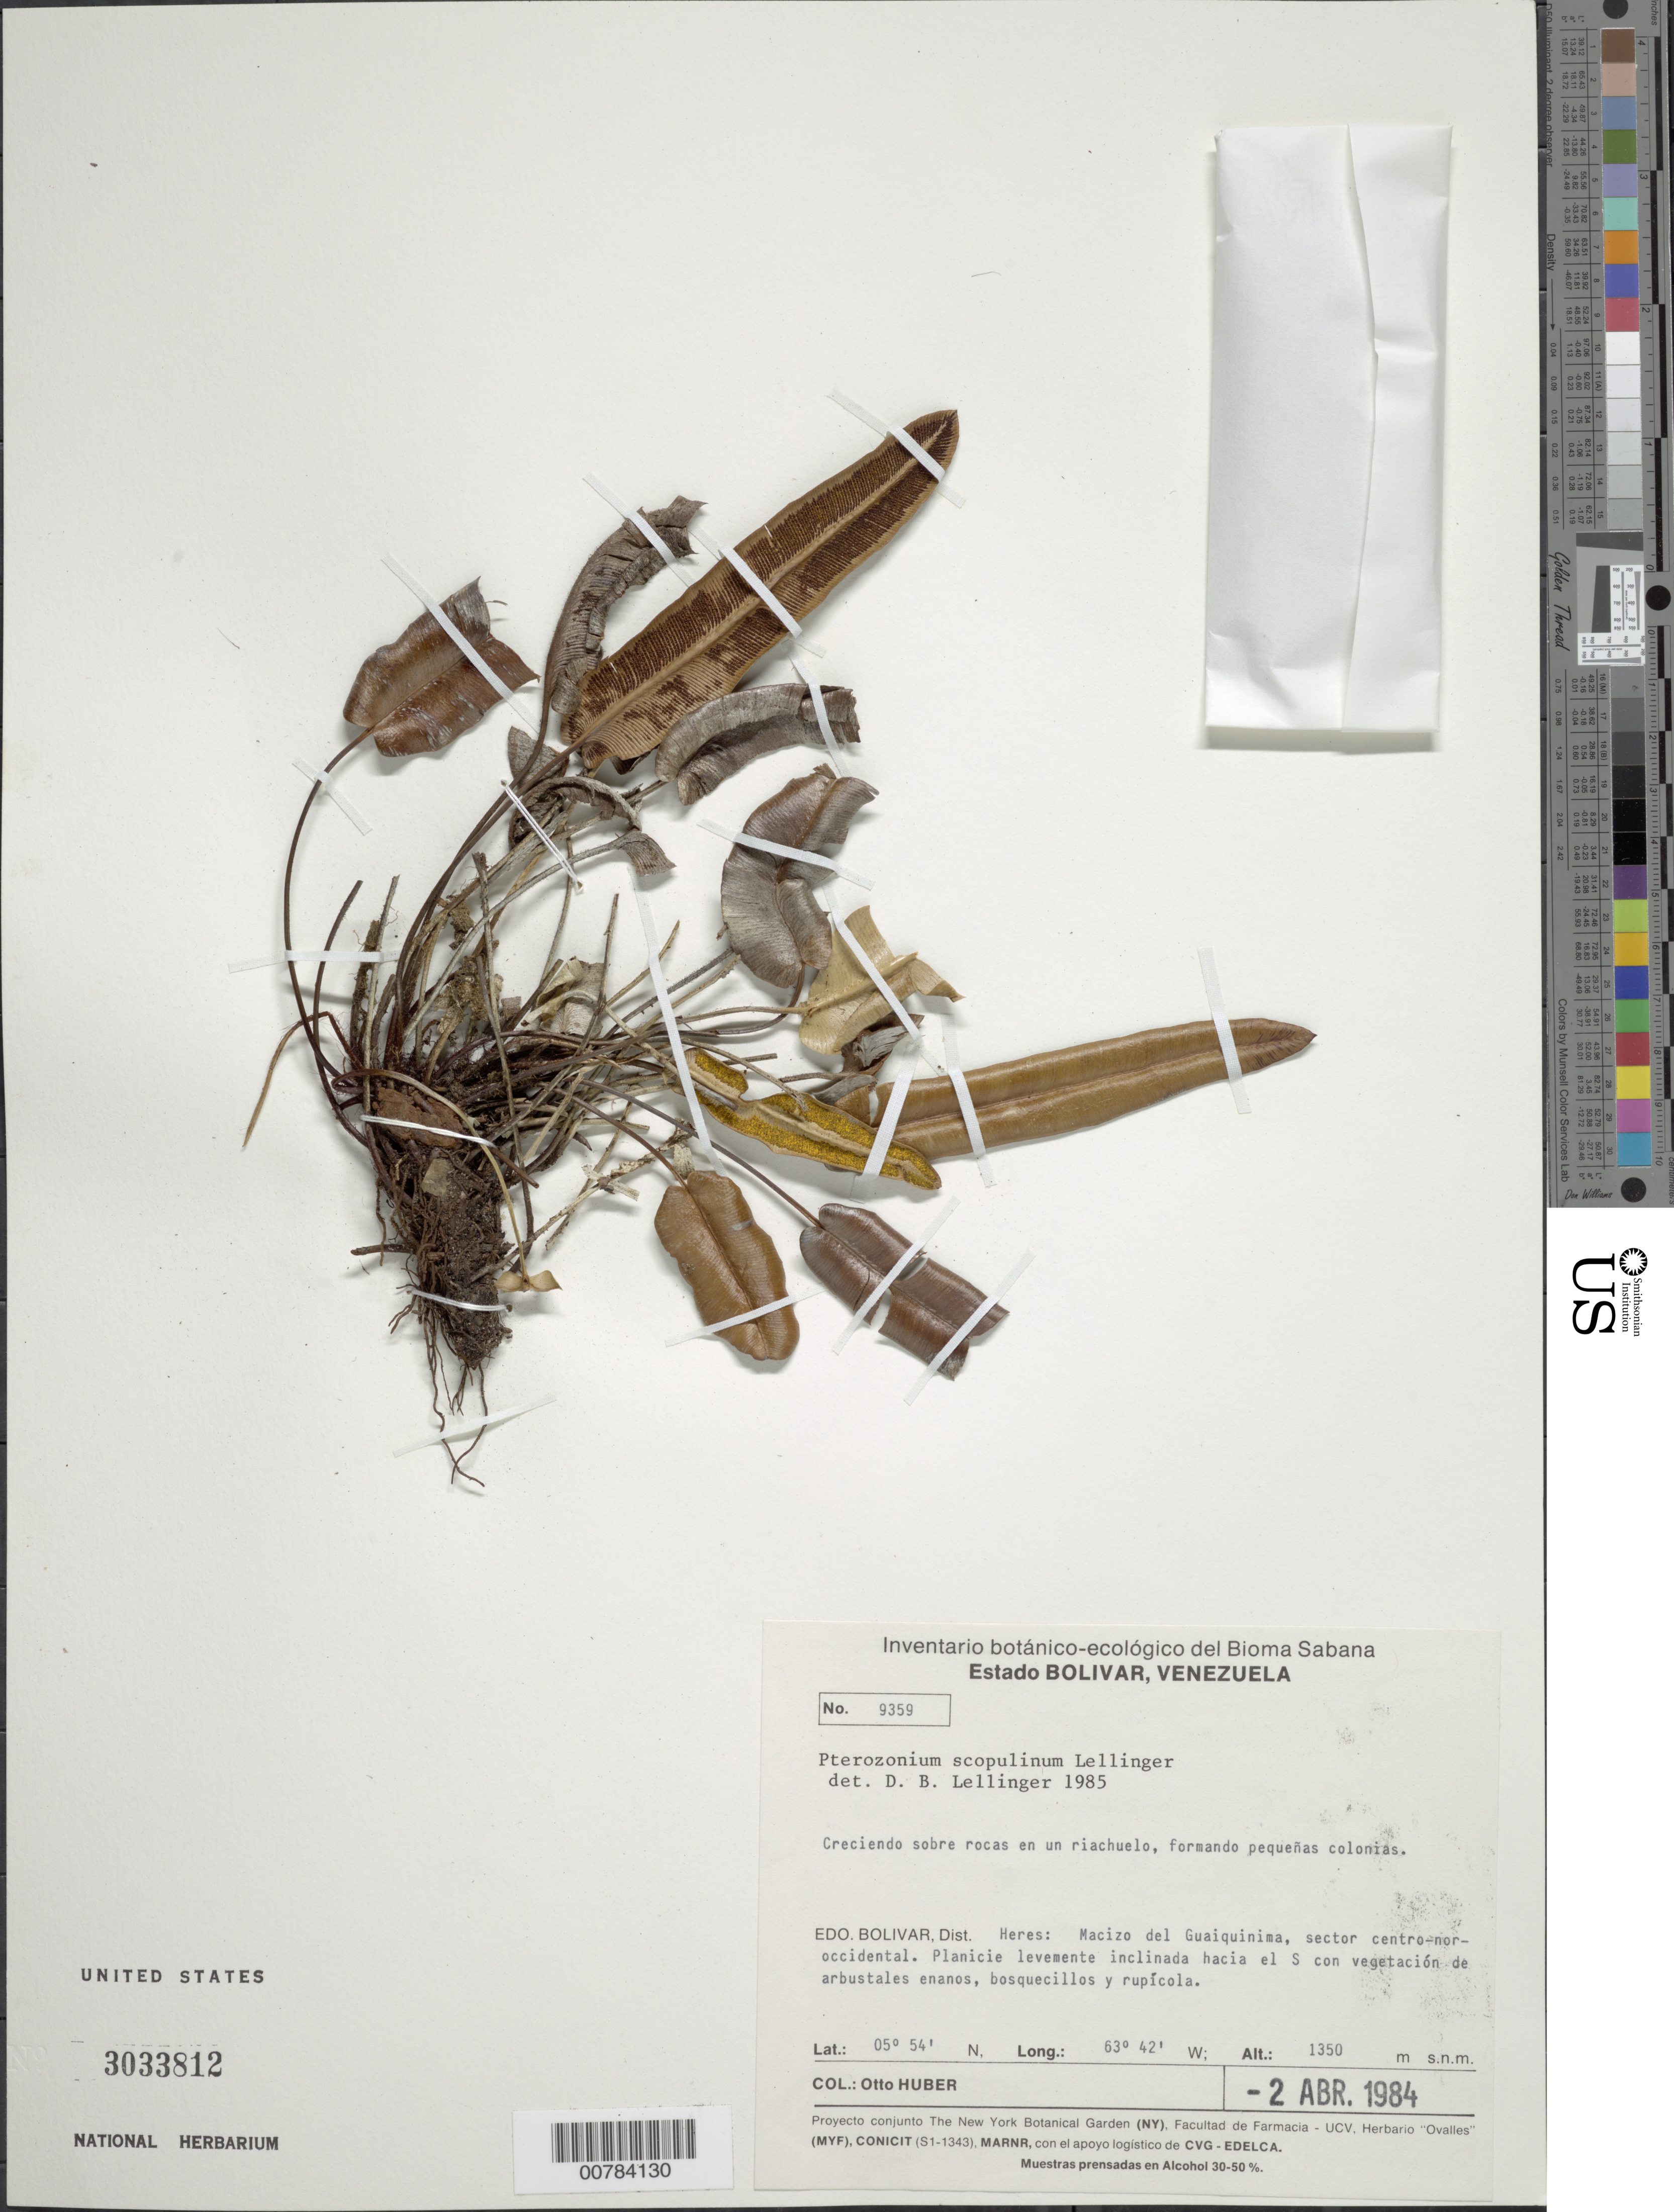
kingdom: Plantae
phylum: Tracheophyta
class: Polypodiopsida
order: Polypodiales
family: Pteridaceae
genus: Pterozonium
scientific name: Pterozonium scopulinum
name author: Lellinger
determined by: Lellinger, David B., (BOT), Smithsonian Institution - National Museum of Natural History (UNITED STATES)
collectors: O. Huber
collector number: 9359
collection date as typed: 2-Apr-84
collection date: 1984-04-02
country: Venezuela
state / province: Bolívar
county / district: Heres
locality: Macizo del Guaiquinima, sector centro-noroccidental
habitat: Planicie levemente inclinada hacia el S con vegetación de arbustales enanos, bosquecillos y rupícola. Creciendo sobre rocas en un riachuelo,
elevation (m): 1350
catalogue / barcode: US 3033812